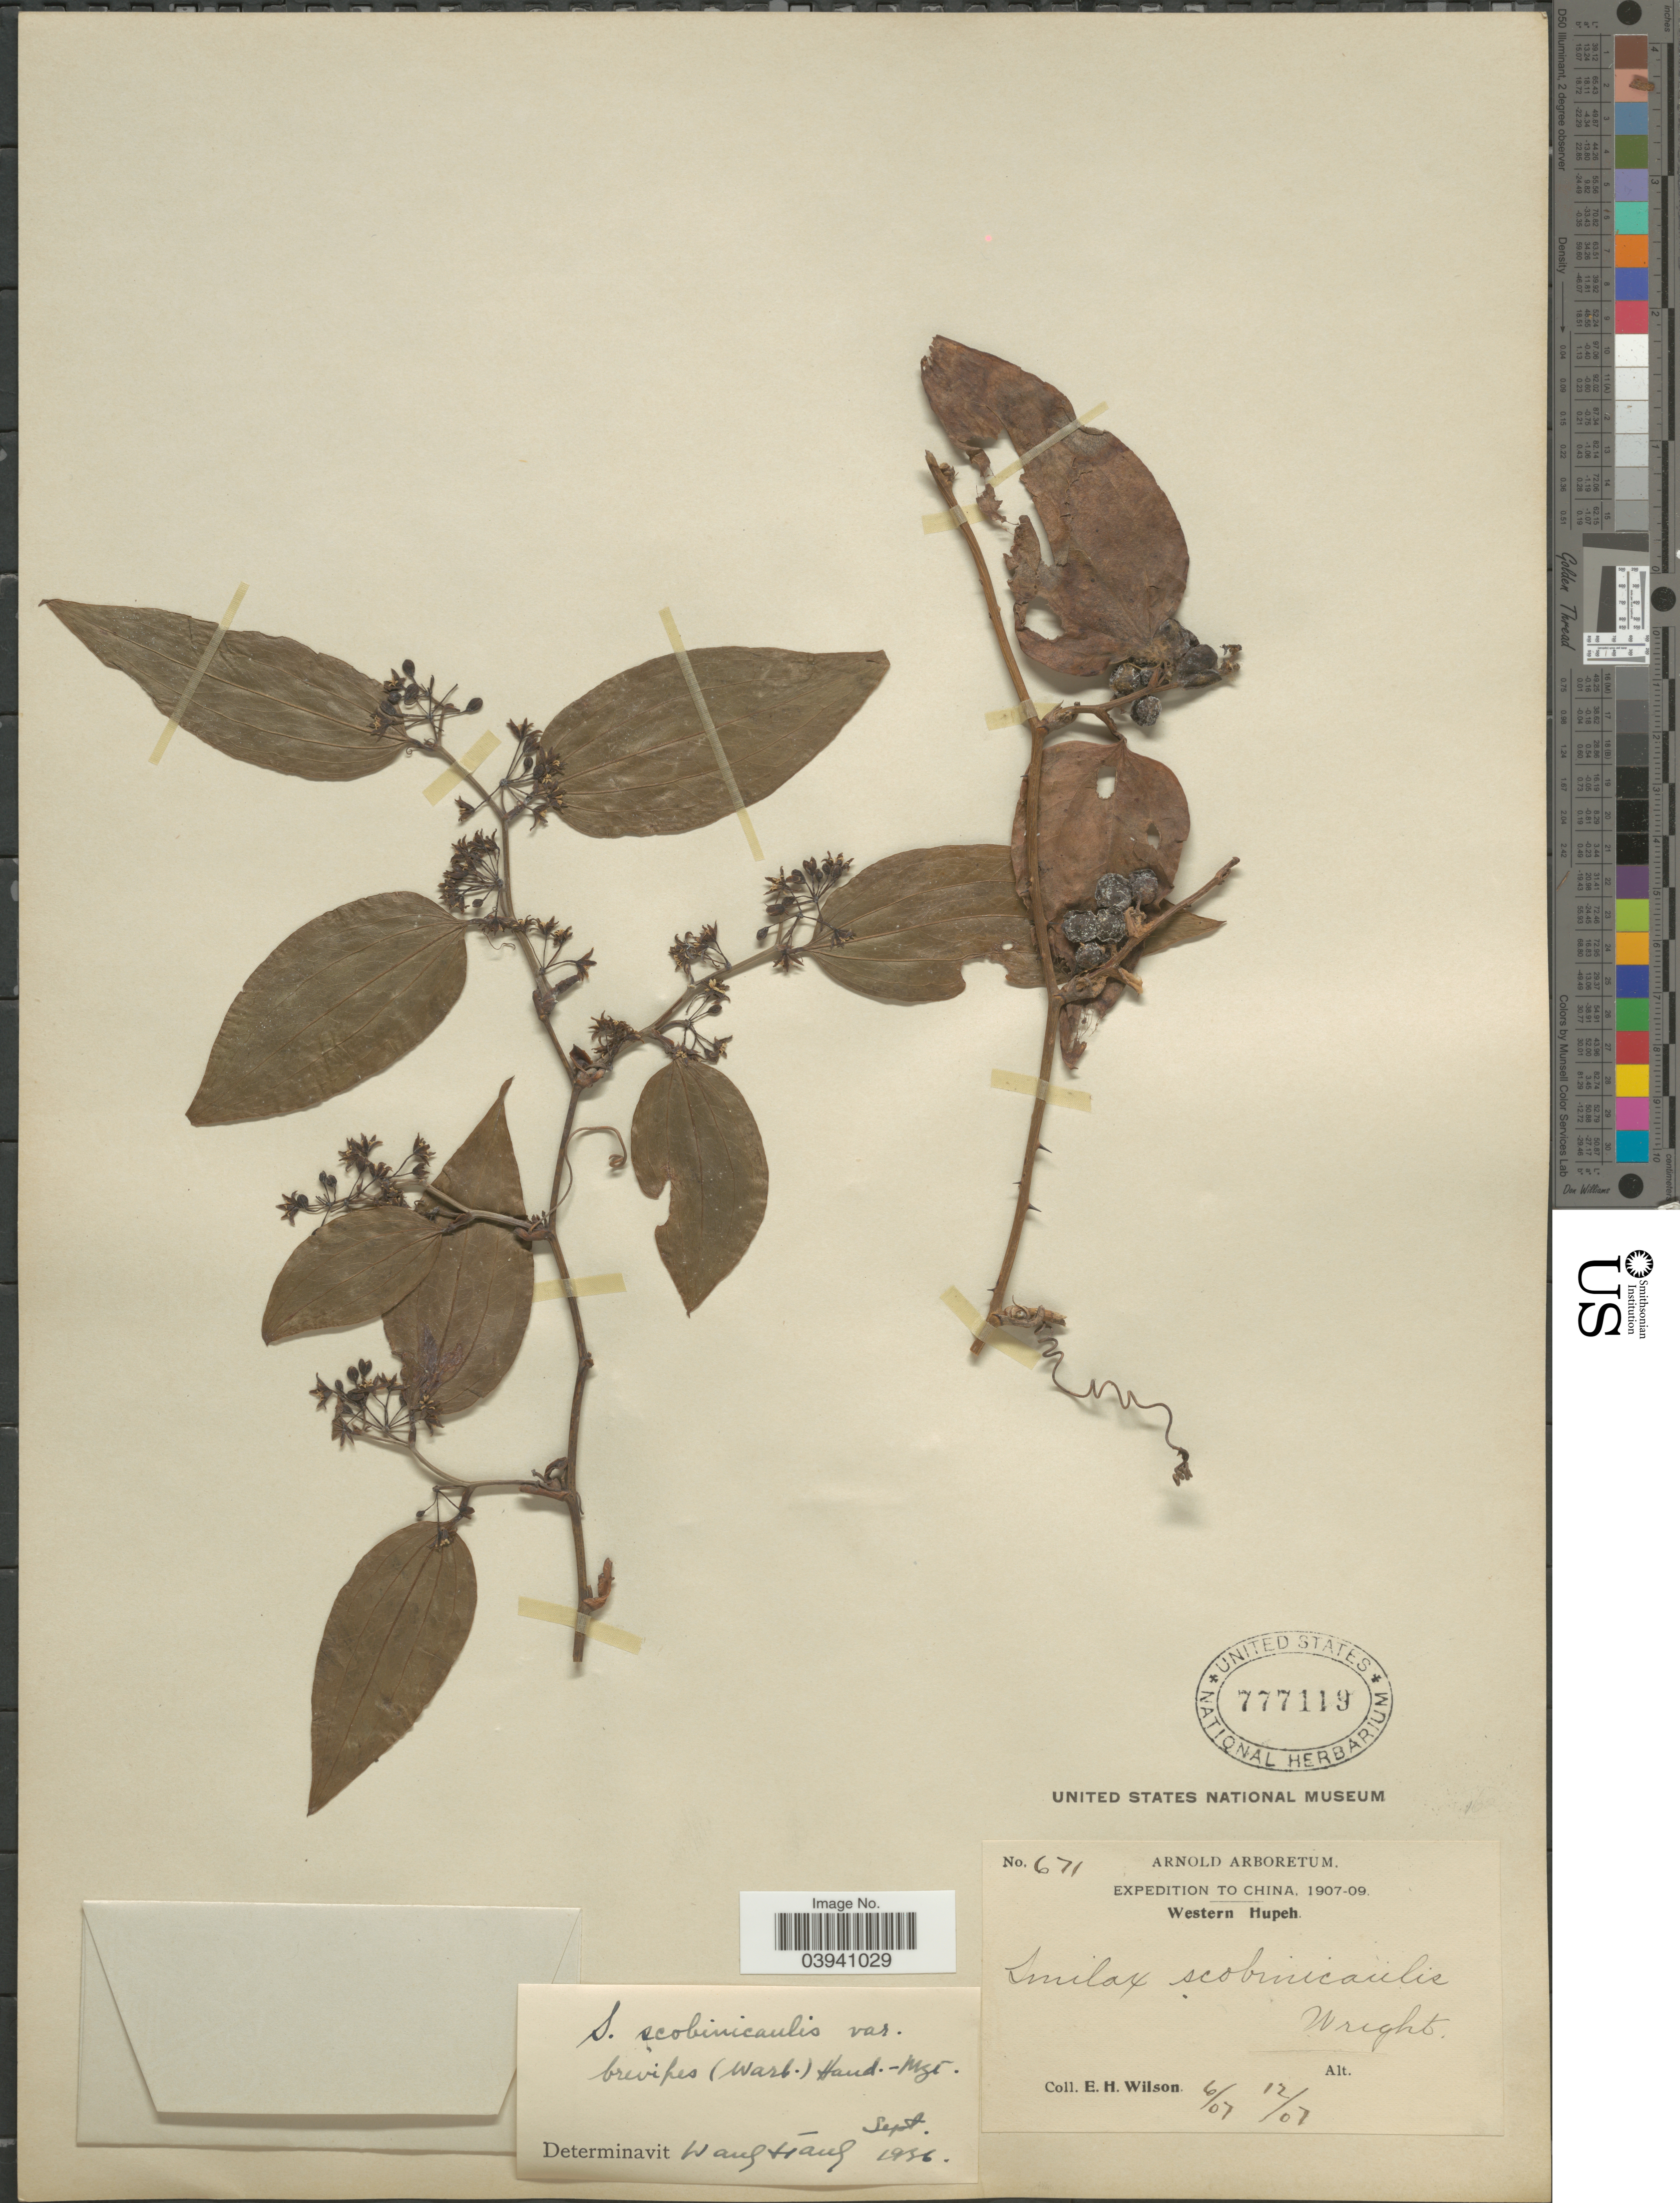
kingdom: Plantae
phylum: Tracheophyta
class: Liliopsida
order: Liliales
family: Smilacaceae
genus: Smilax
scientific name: Smilax scobinicaulis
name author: C.H. Wright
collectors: E. Wilson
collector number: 671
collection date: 1907-06/1907-12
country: China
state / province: Hubei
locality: Western Hupeh.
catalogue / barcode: US 777119